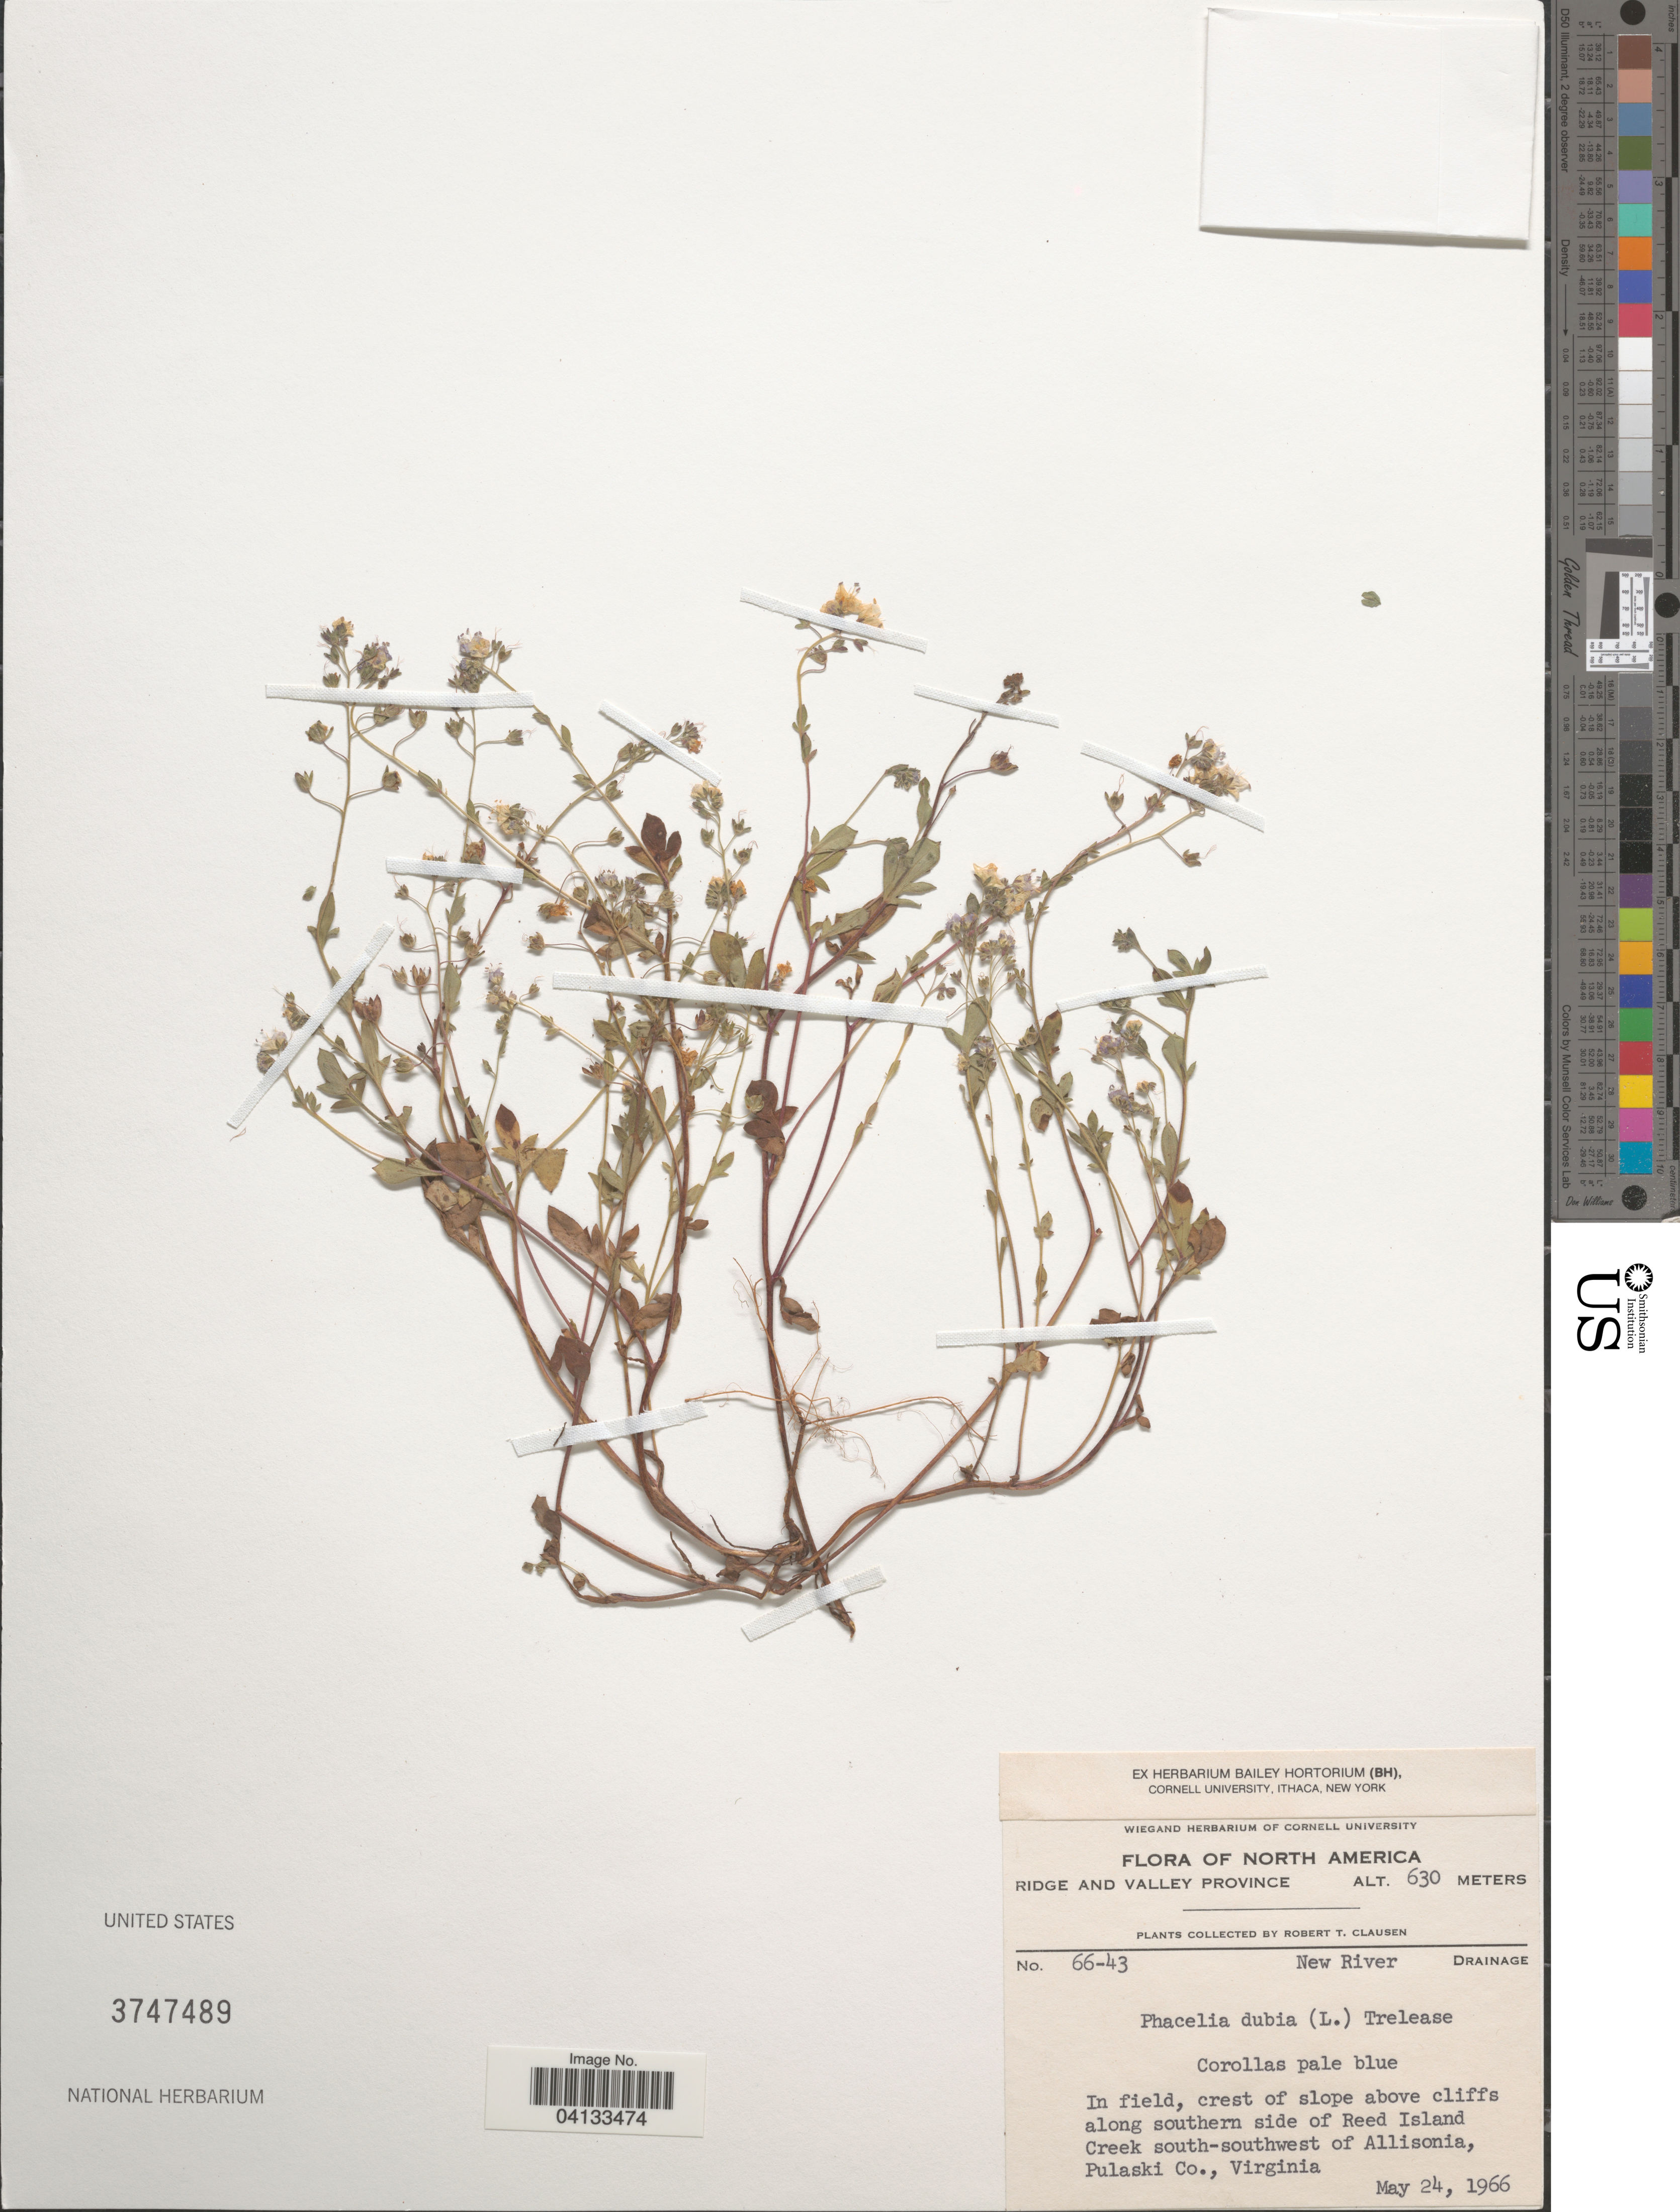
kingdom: Plantae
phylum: Tracheophyta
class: Magnoliopsida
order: Boraginales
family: Hydrophyllaceae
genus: Phacelia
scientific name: Phacelia dubia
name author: (L.) Trel.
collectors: R. T. Clausen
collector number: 66-43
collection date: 1966-05-24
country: United States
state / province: Virginia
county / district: Pulaski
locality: Ridge and Valley Province. New River Drainage. In field, crest of slope above cliffs along southern side of Reed Island Creek south-southwest of Allisonia, Pulaski Co.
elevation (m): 630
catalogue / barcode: US 3747489